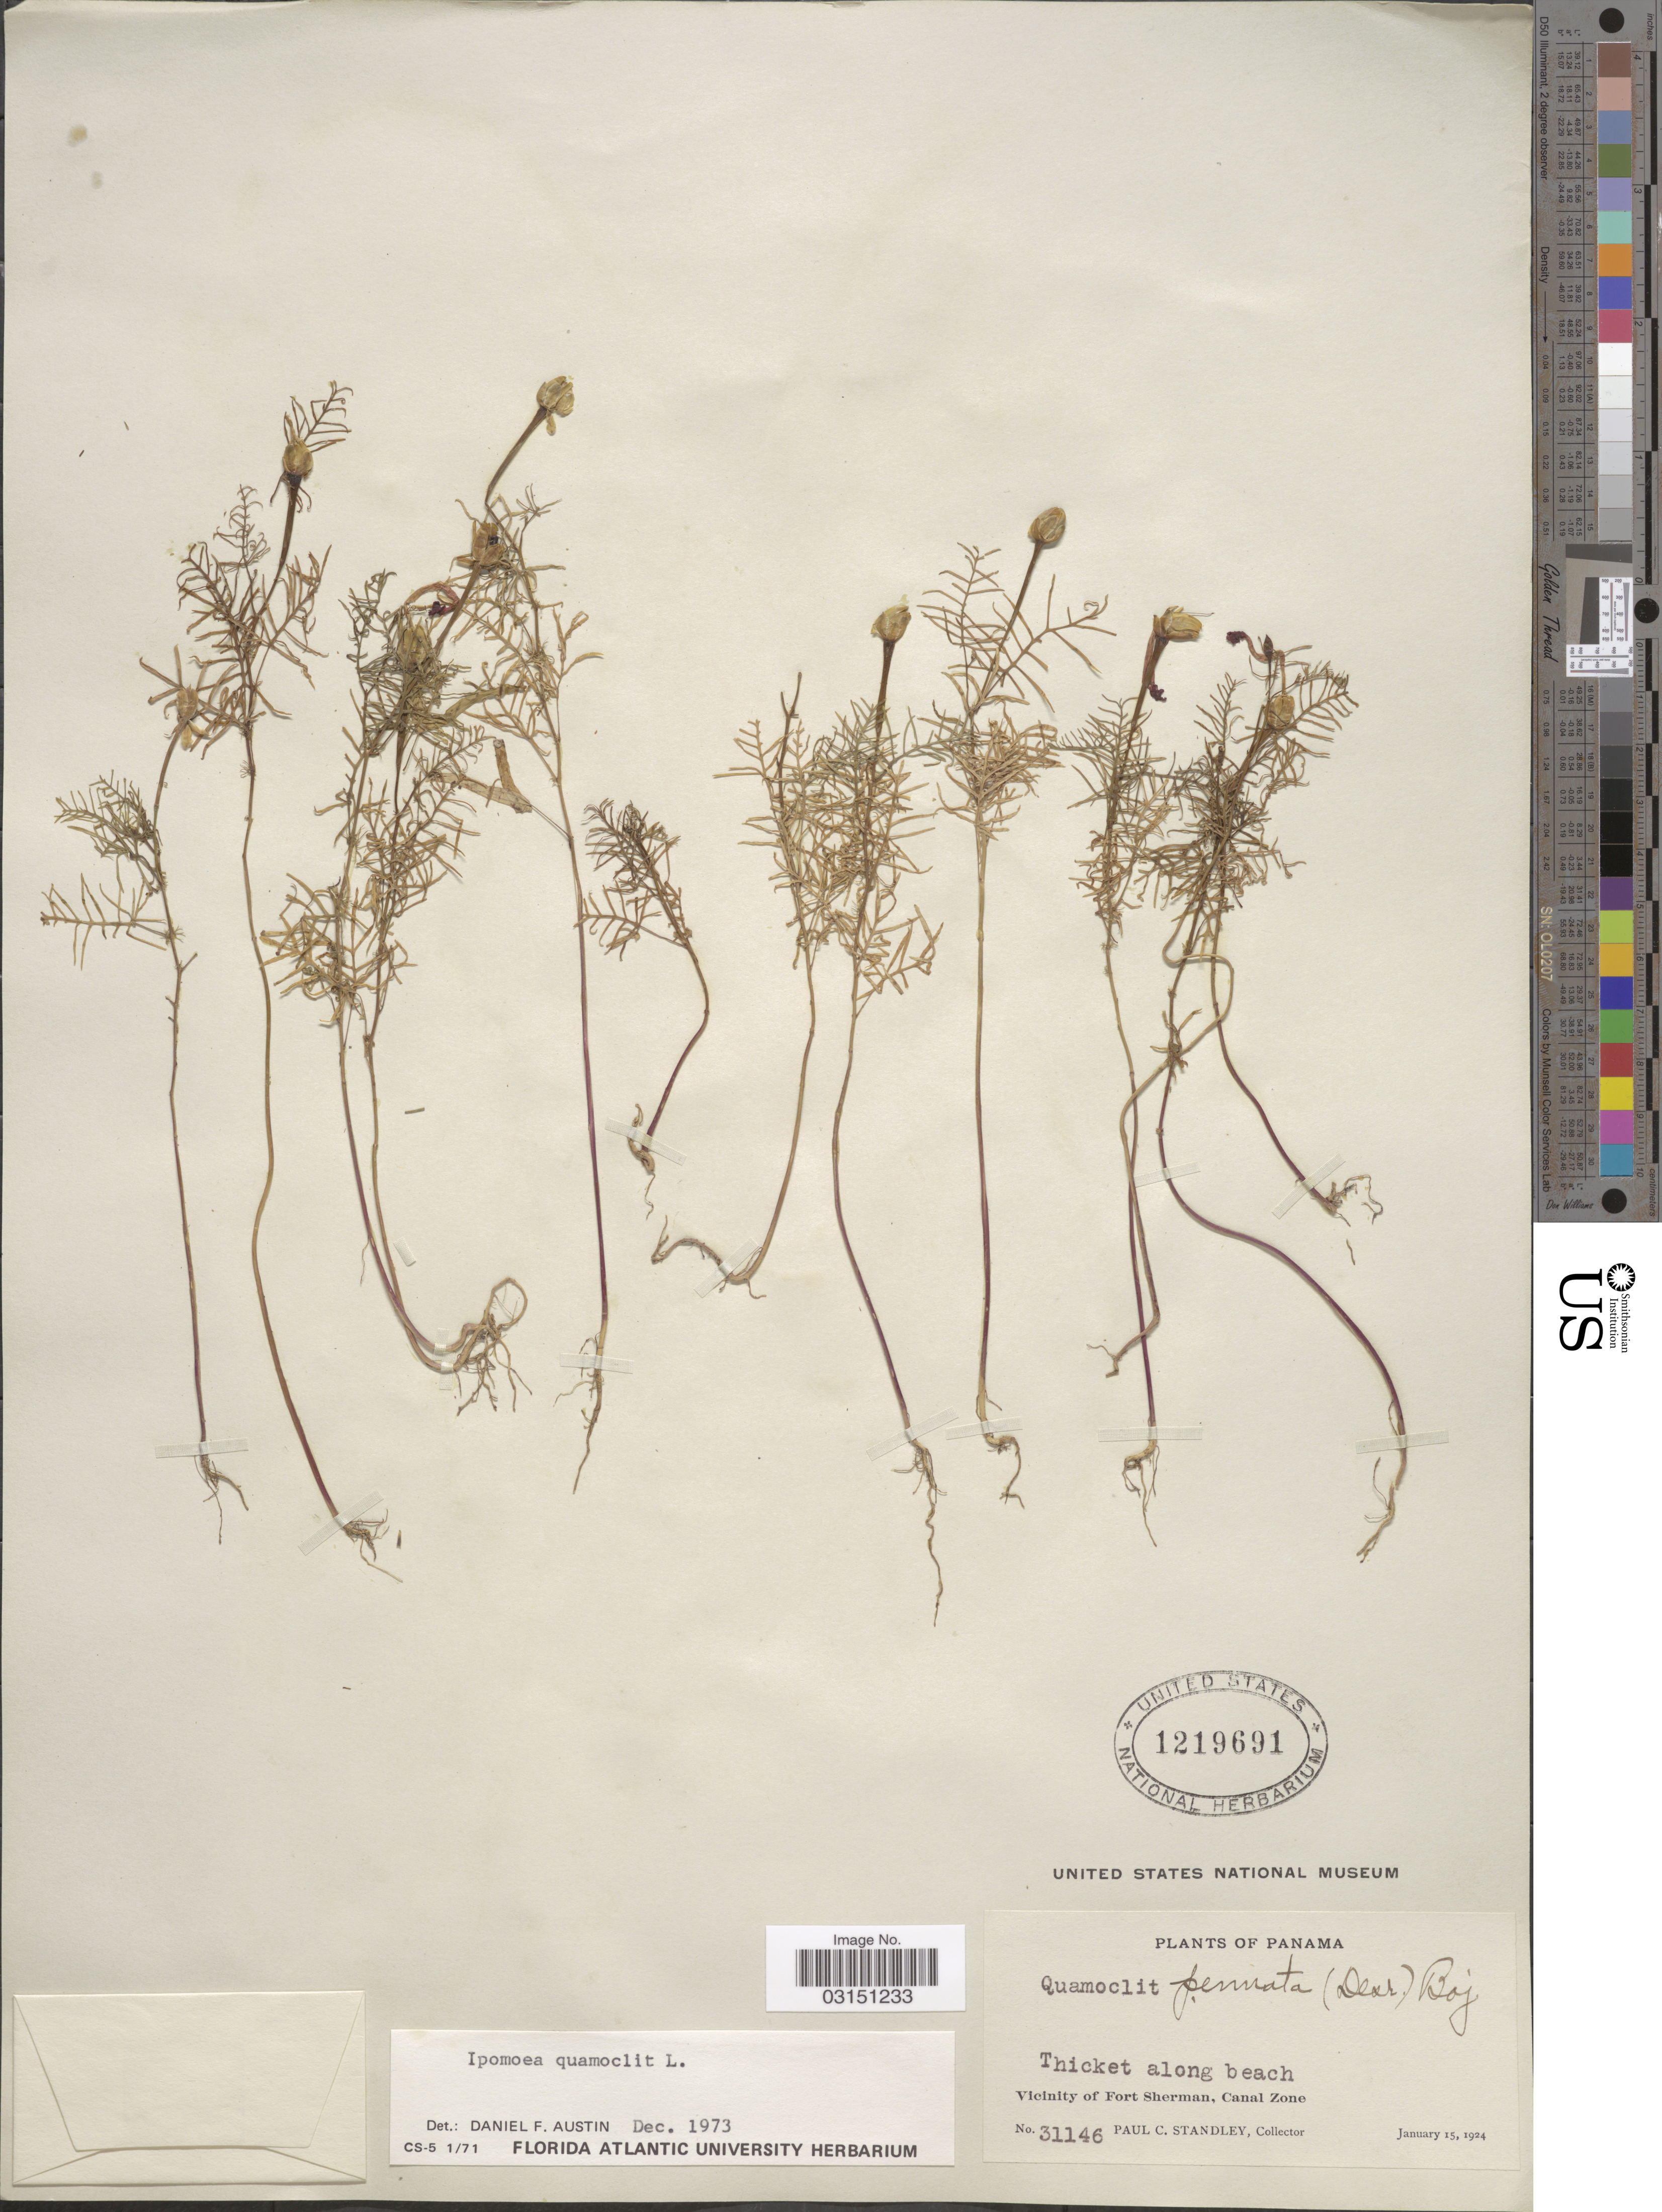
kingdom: Plantae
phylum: Tracheophyta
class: Magnoliopsida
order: Solanales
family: Convolvulaceae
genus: Ipomoea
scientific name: Ipomoea quamoclit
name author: L.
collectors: P. C. Standley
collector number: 31146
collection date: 1924-01-15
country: Panama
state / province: Colón / Panamá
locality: Thicket along beach, Vicinity of Fort Sherman, Canal Zone.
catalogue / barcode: US 1219691